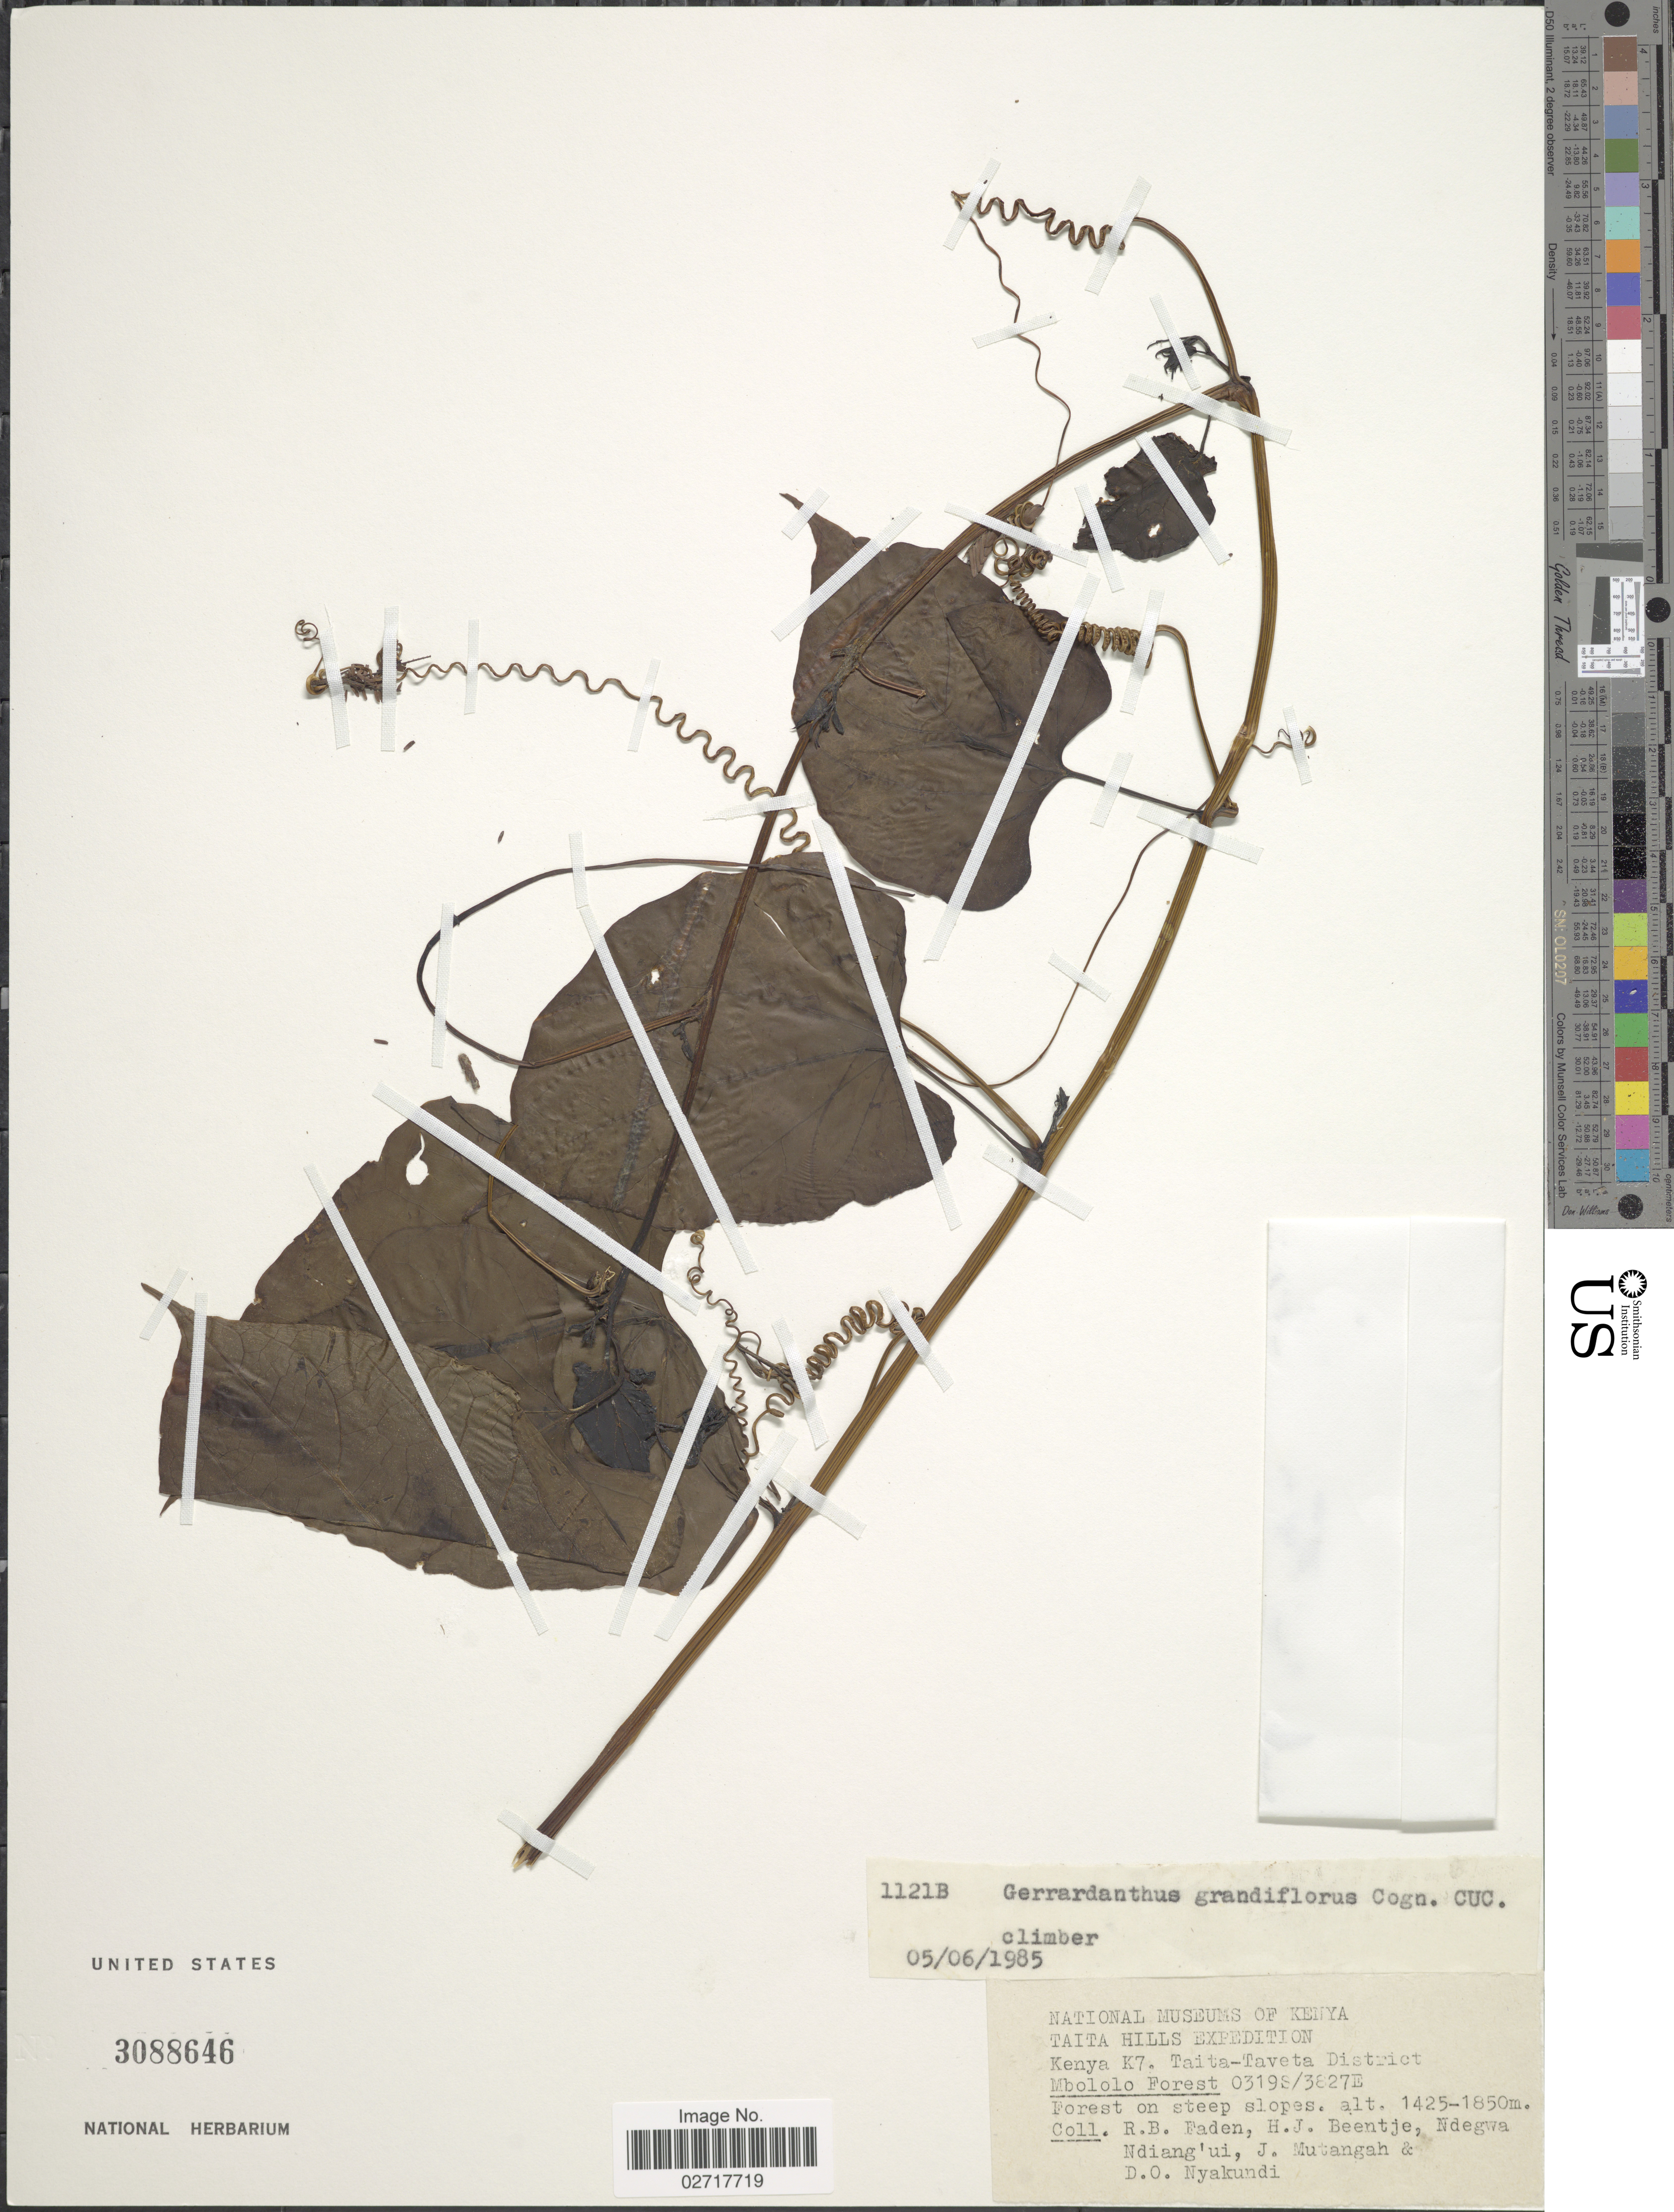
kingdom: Plantae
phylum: Tracheophyta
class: Magnoliopsida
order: Cucurbitales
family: Cucurbitaceae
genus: Gerrardanthus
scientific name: Gerrardanthus grandiflorus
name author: Gilg ex Cogn.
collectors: R. B. Faden, H. J. Beentje, Ndegwa Ndiang'ui, J. Mutangah & D. Nyakundi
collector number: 1121B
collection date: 1985-06-05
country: Kenya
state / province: Taita Taveta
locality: K7, Mbololo Forest, Taita Hills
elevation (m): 1425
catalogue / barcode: US 3088646